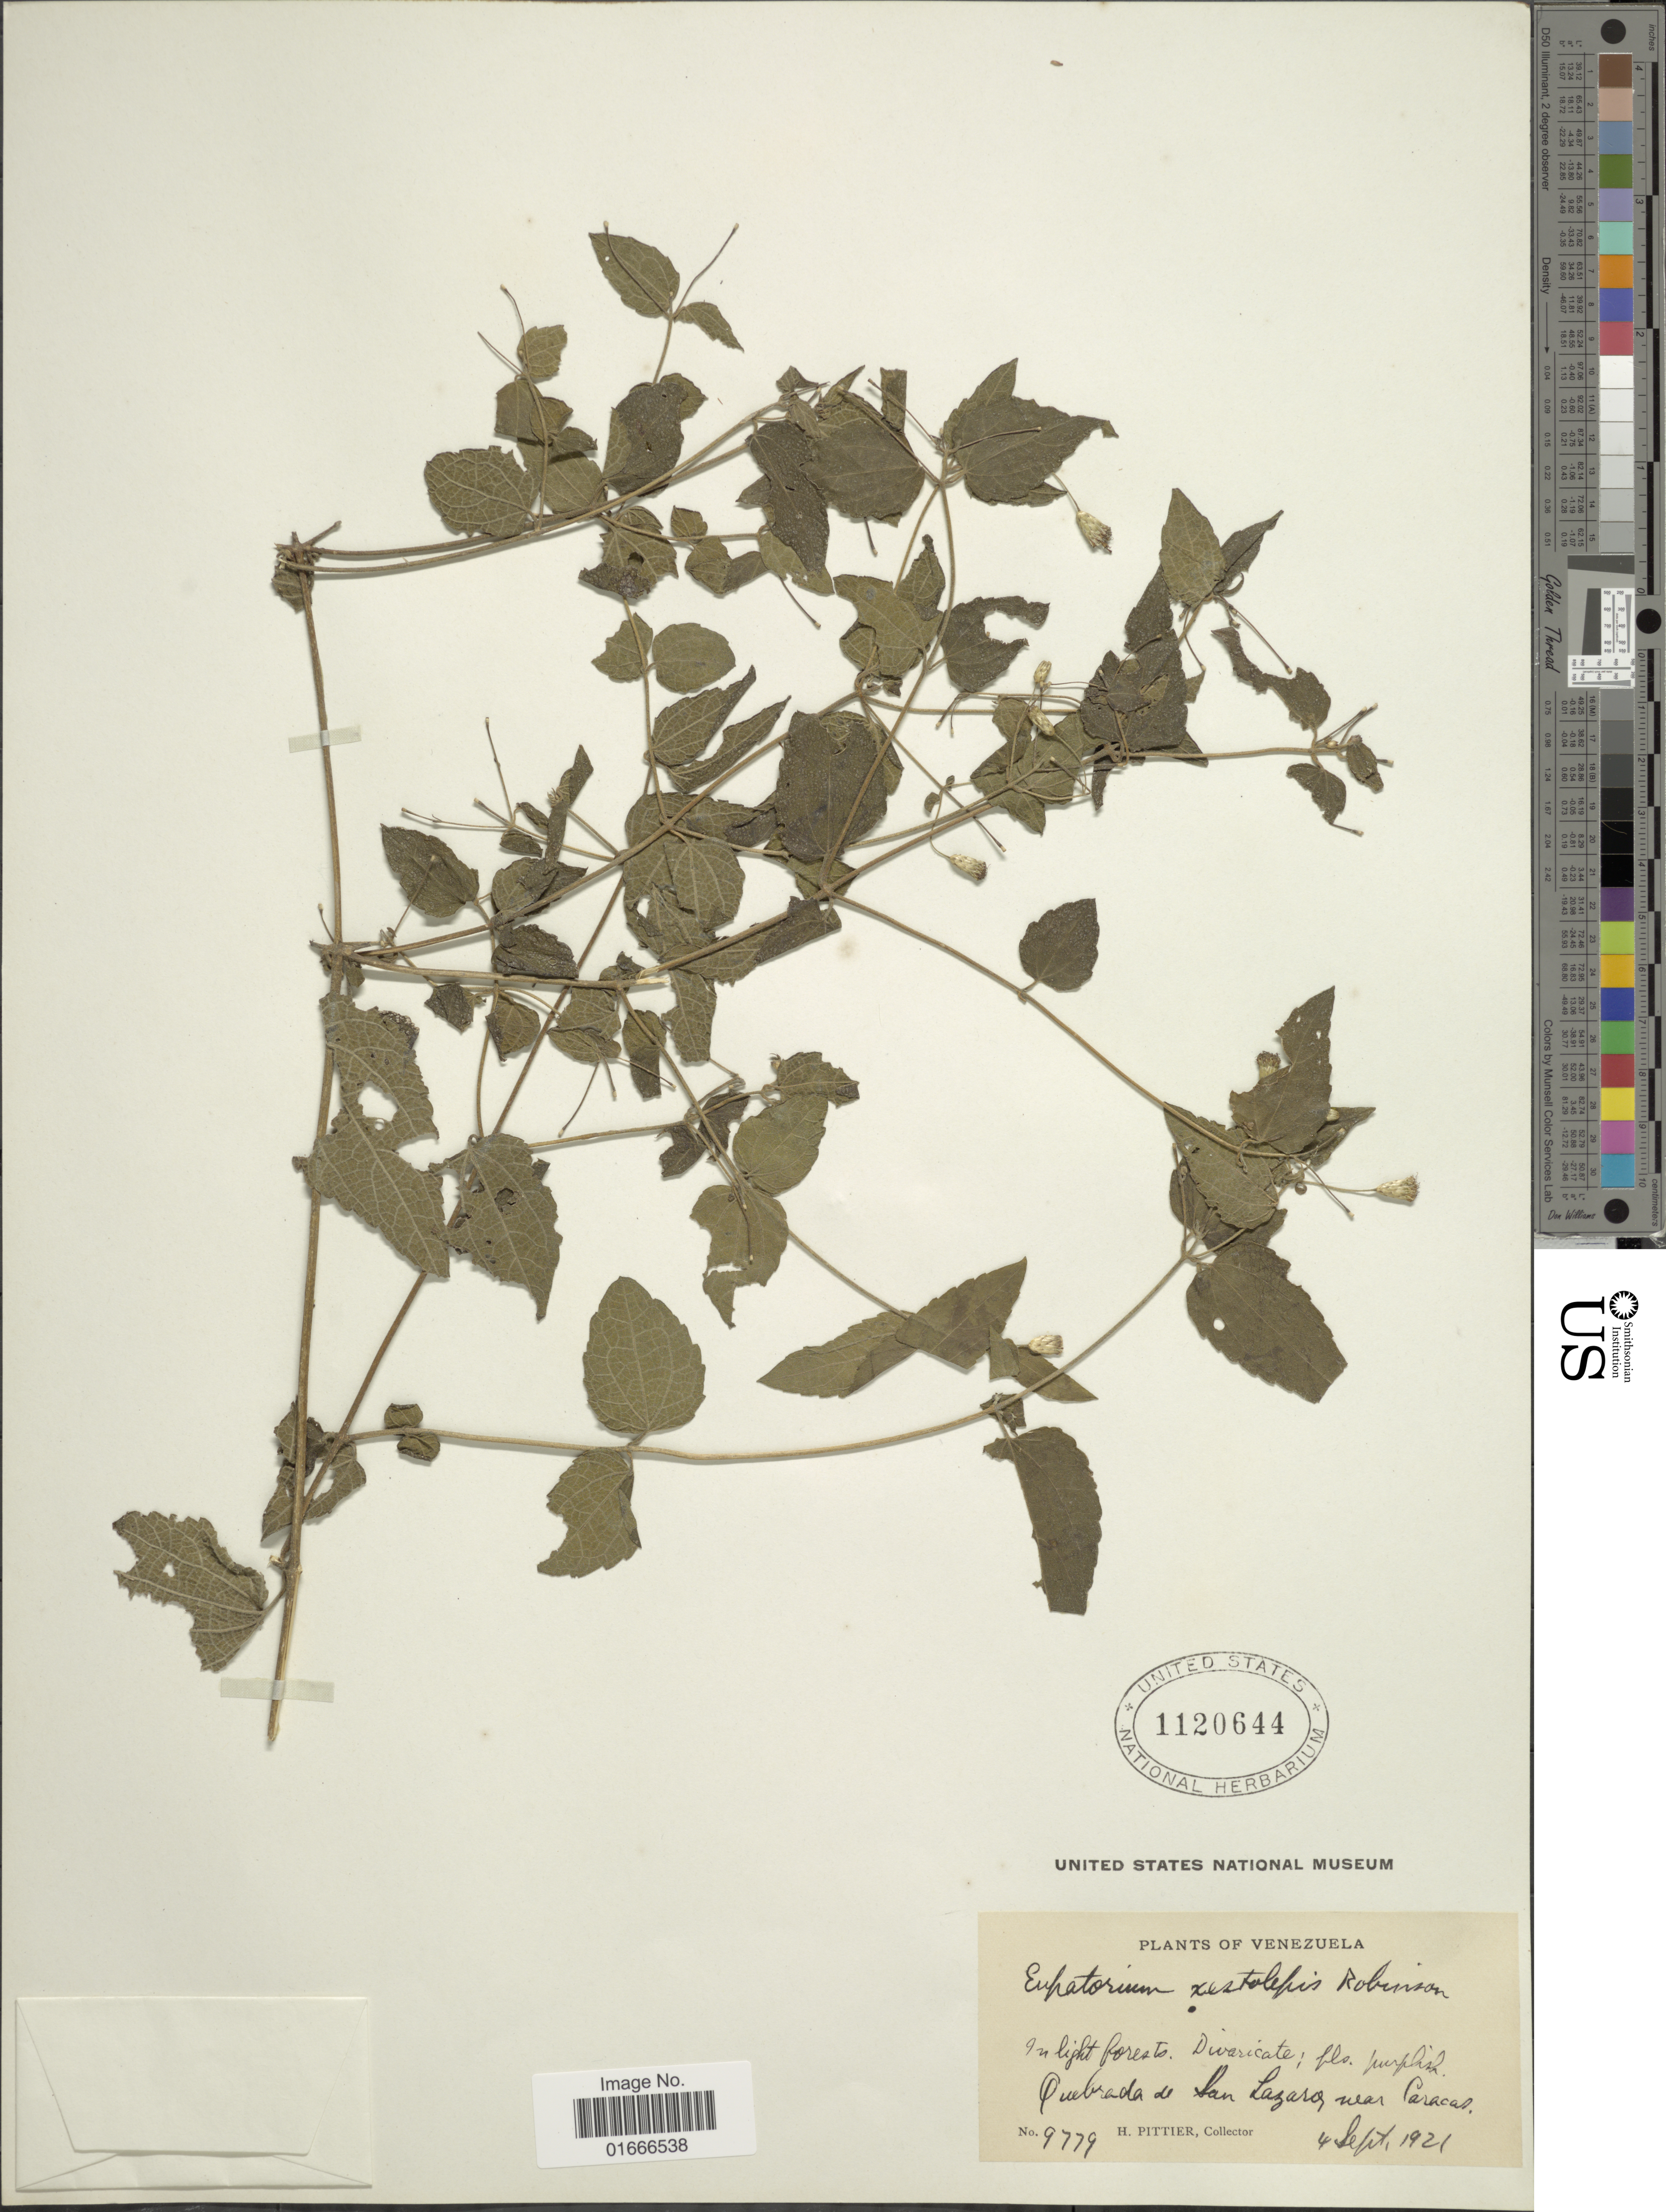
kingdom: Plantae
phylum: Tracheophyta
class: Magnoliopsida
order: Asterales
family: Asteraceae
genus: Chromolaena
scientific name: Chromolaena uromeres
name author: (B.L. Rob.) R.M. King & H. Rob.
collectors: H. F. Pittier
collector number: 9779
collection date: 1921-09-04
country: Venezuela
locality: Quebrada de San Lazara near Caracas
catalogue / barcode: US 1120644